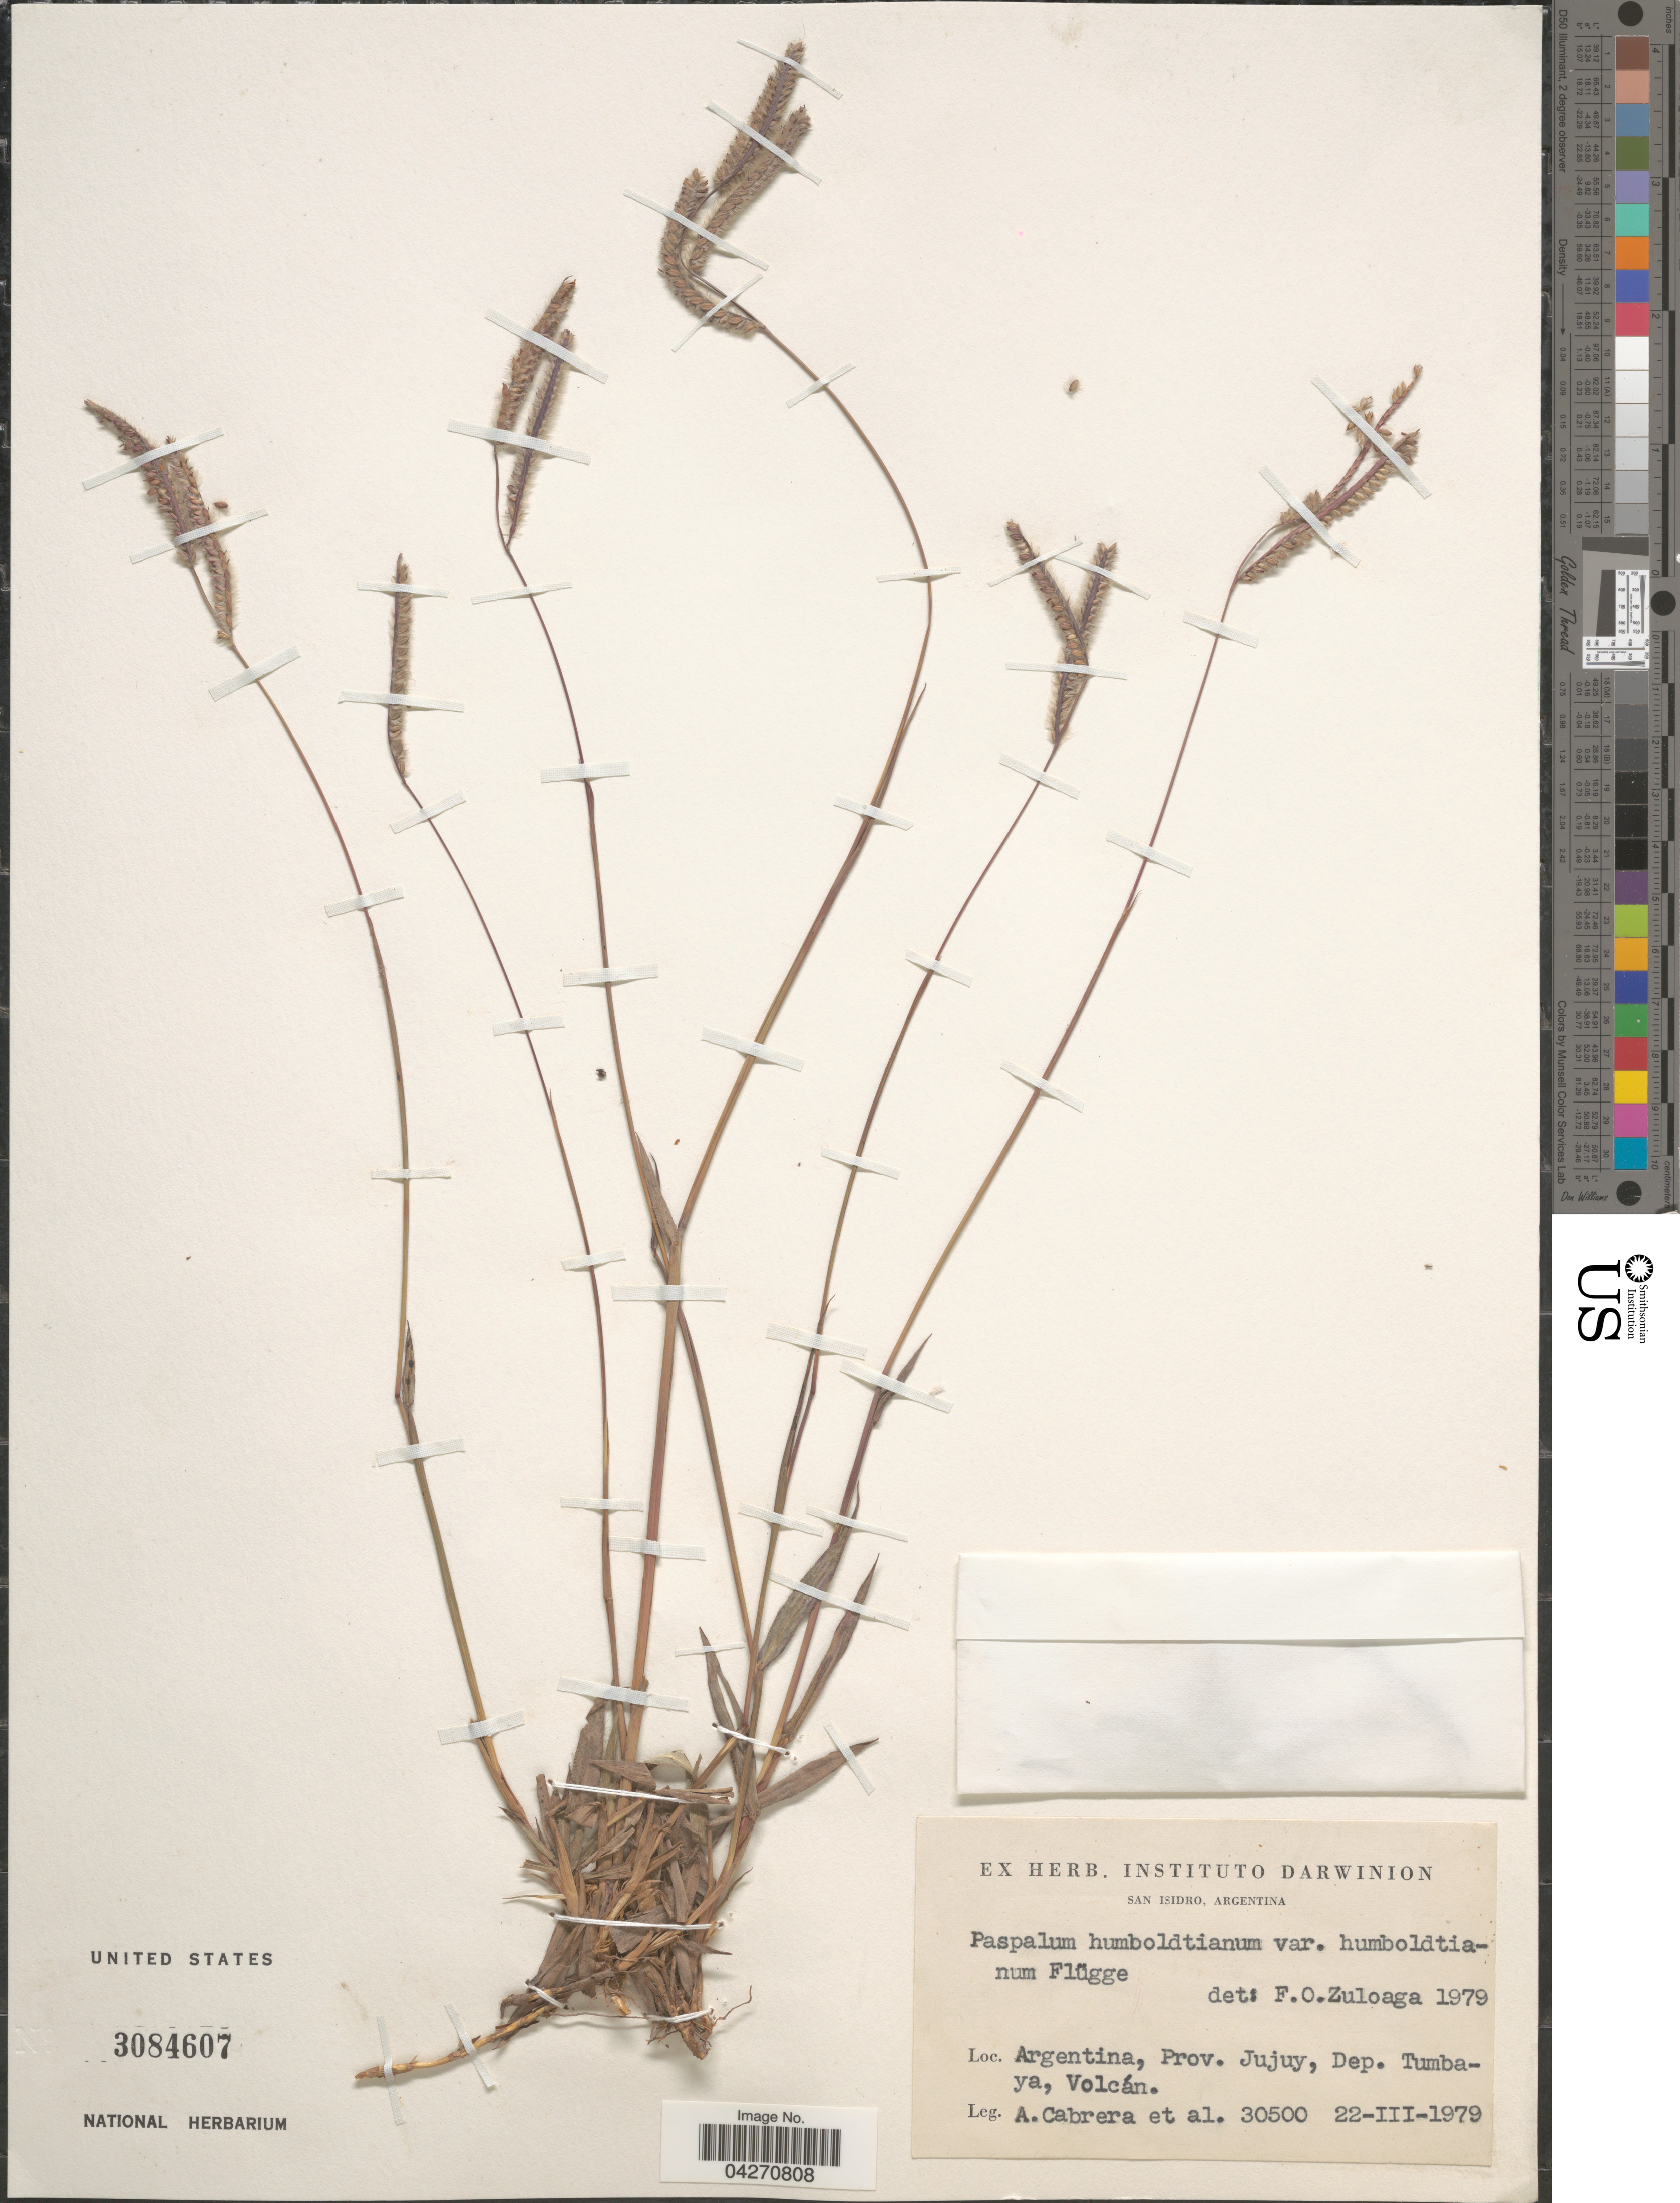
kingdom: Plantae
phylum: Tracheophyta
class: Liliopsida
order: Poales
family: Poaceae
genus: Paspalum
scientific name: Paspalum humboldtianum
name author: Flüggé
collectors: A. Cabrera & et al.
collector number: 30500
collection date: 1979-03-22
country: Argentina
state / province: Jujuy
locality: Dep. Tumbaya, Volcán.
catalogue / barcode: US 3084607